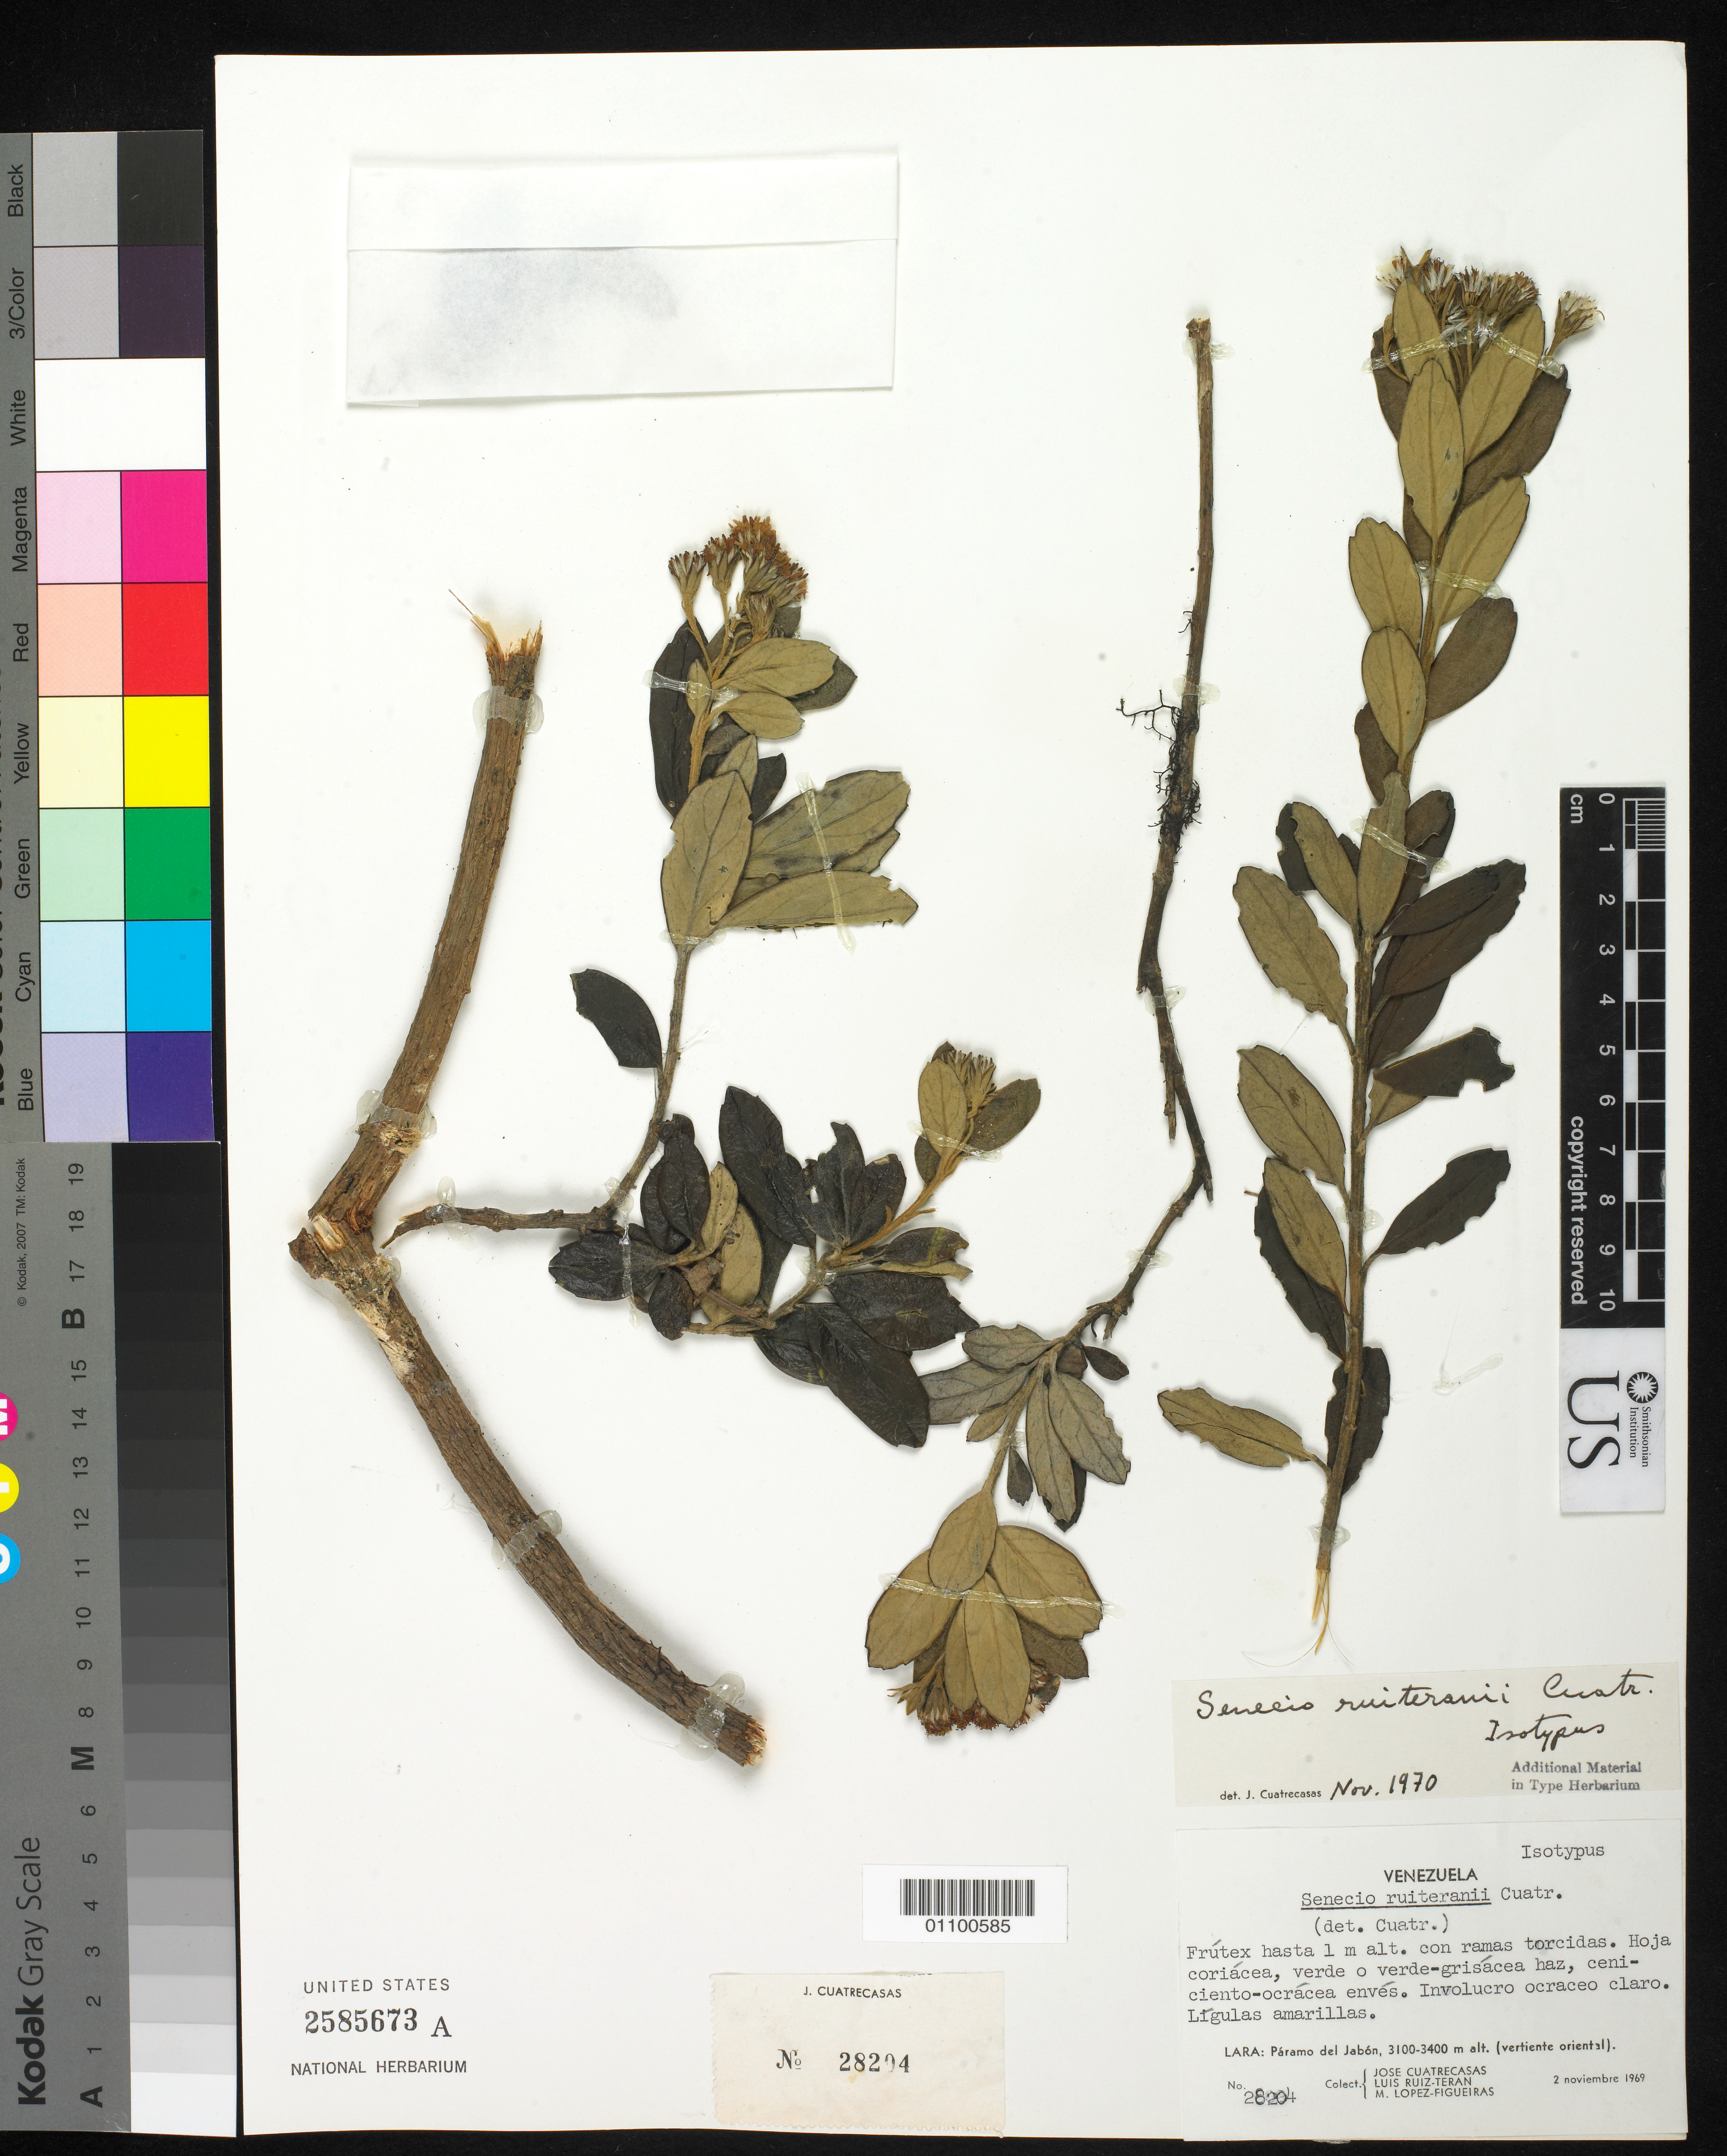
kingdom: Plantae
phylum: Tracheophyta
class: Magnoliopsida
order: Asterales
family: Asteraceae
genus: Senecio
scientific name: Senecio ruiteranii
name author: Cuatrec.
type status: Isotype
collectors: J. Cuatrecasas, L. E. Ruíz-Terán & M. López Figueiras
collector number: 28204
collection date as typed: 02 Nov 1969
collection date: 1969-11-02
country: Venezuela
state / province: Lara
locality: Páramo del Jabon, vertiente oriental. [Páramo del Jabon, E slope.]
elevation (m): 3100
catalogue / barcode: US 2585673